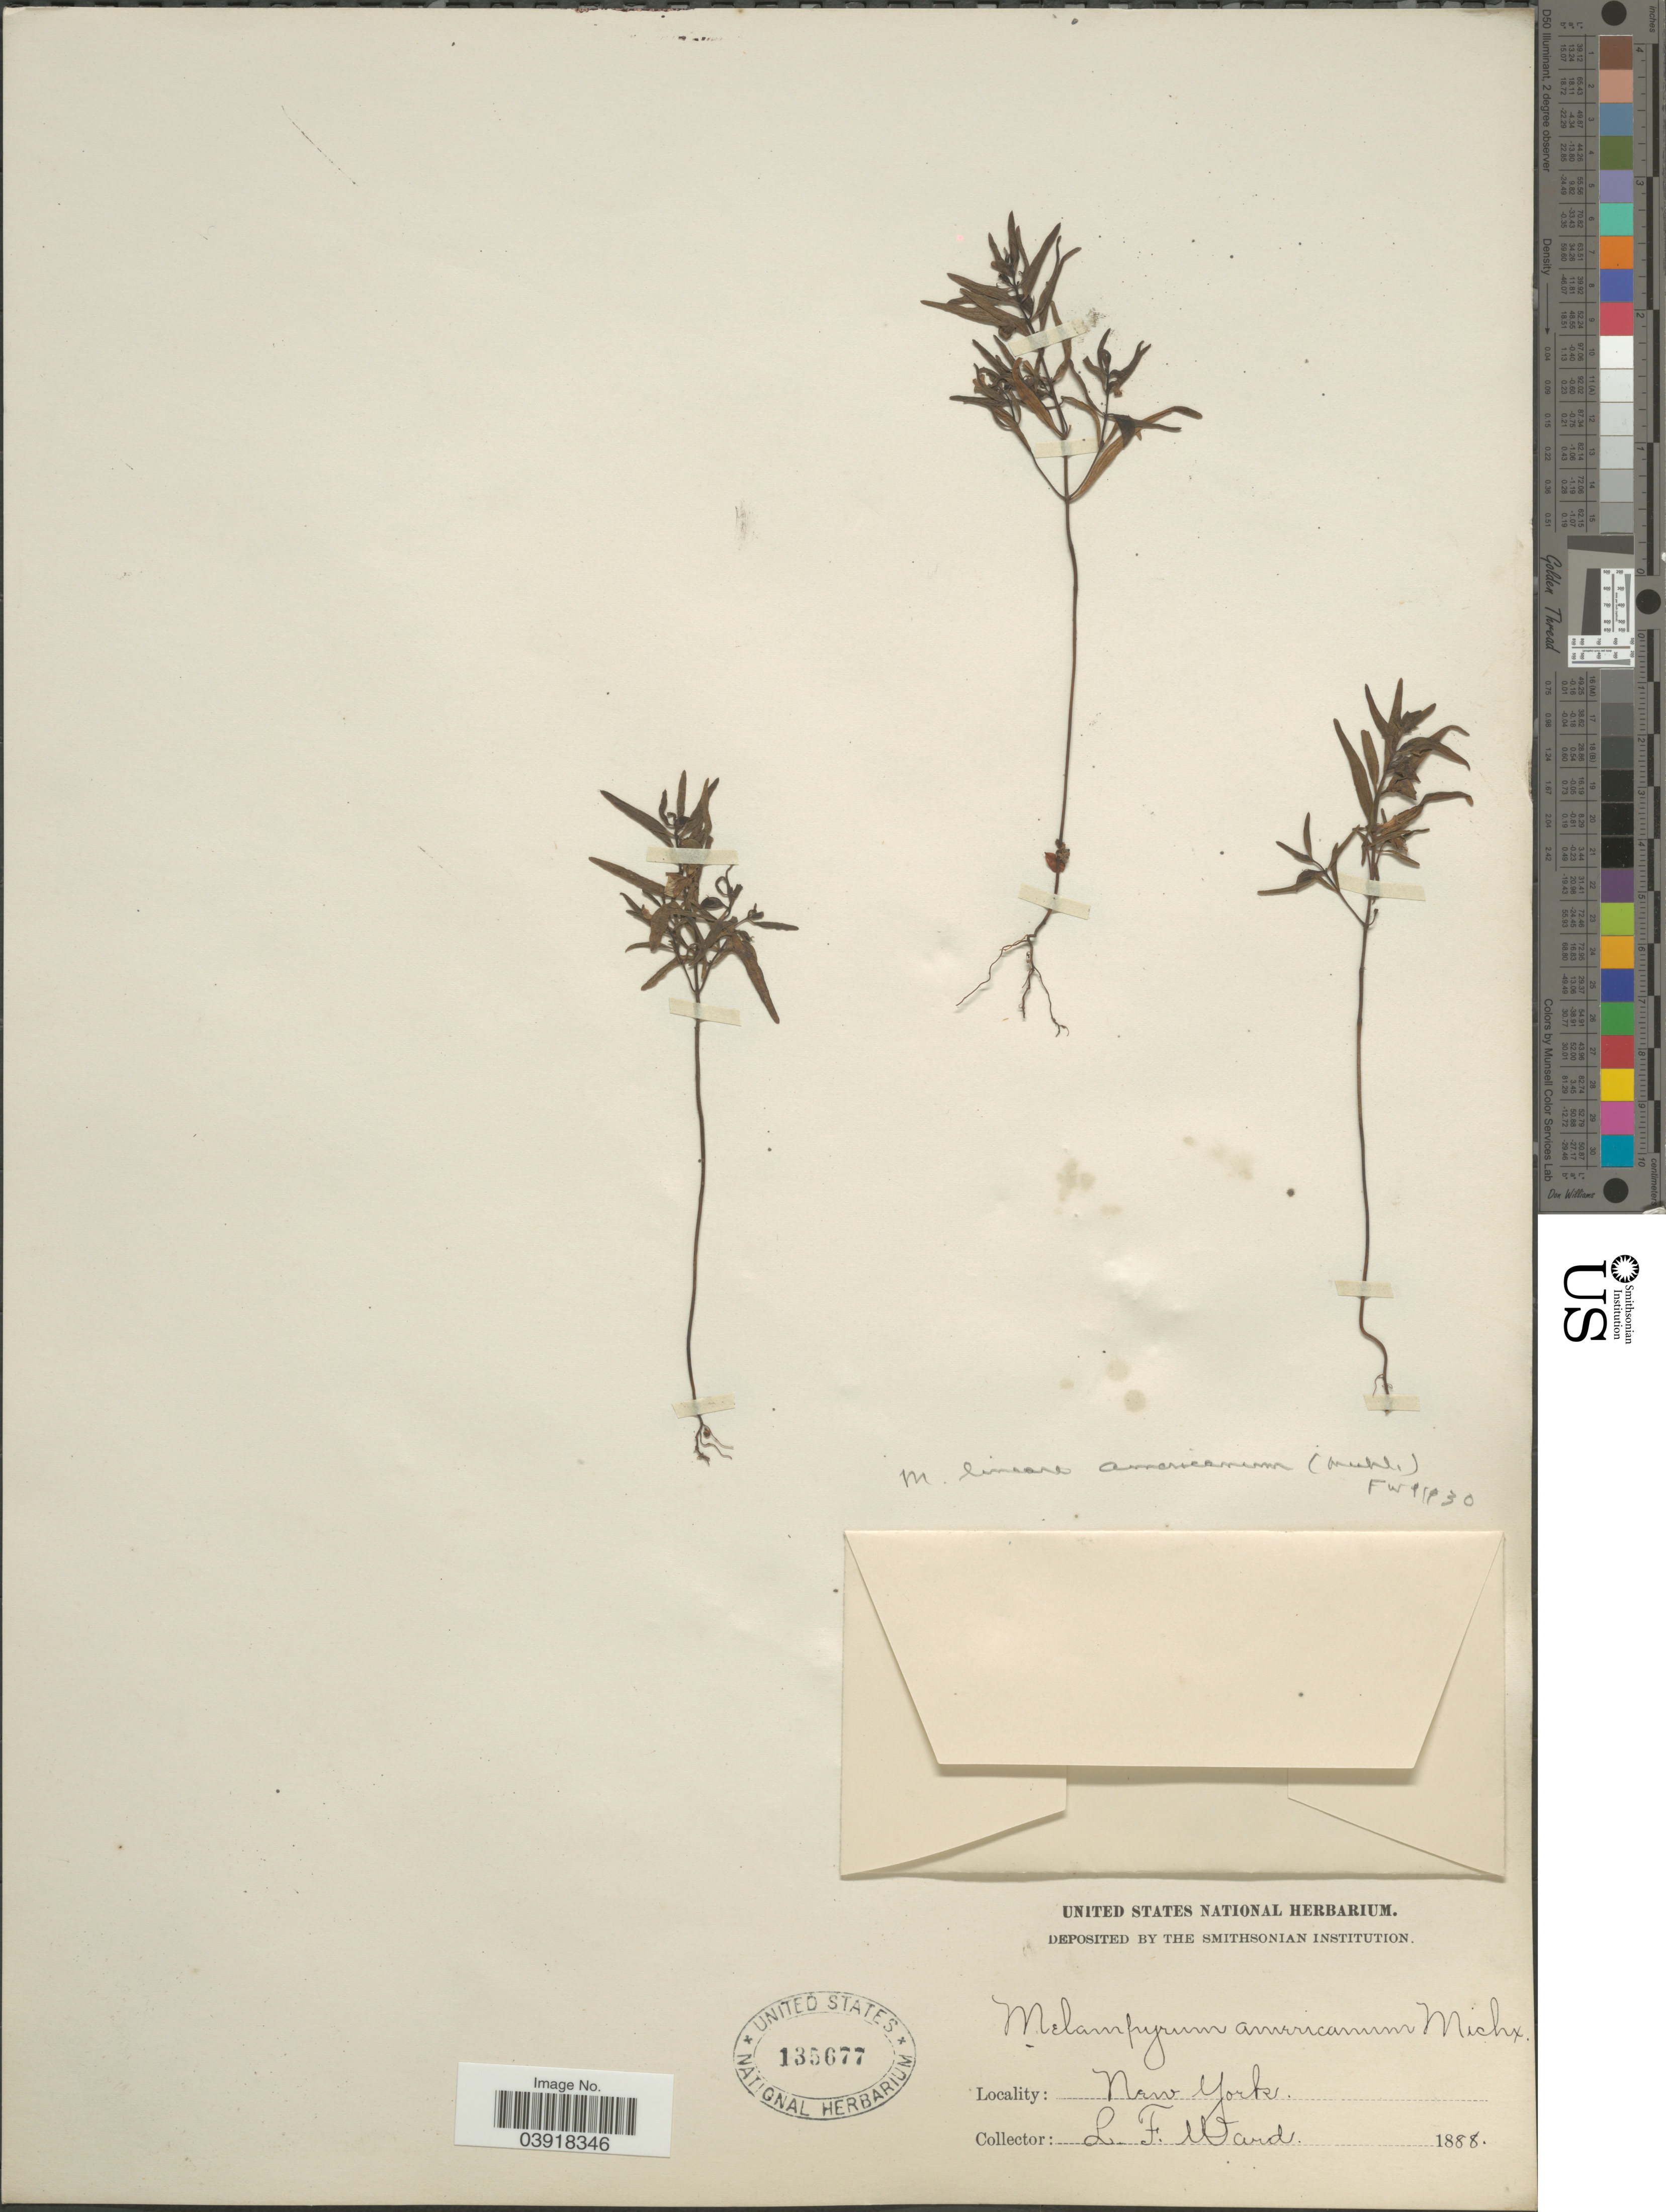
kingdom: Plantae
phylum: Tracheophyta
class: Magnoliopsida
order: Lamiales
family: Orobanchaceae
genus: Melampyrum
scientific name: Melampyrum lineare subsp. typicum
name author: Pennell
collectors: L. Ward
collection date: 1888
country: United States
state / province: New York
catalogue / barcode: US 135677